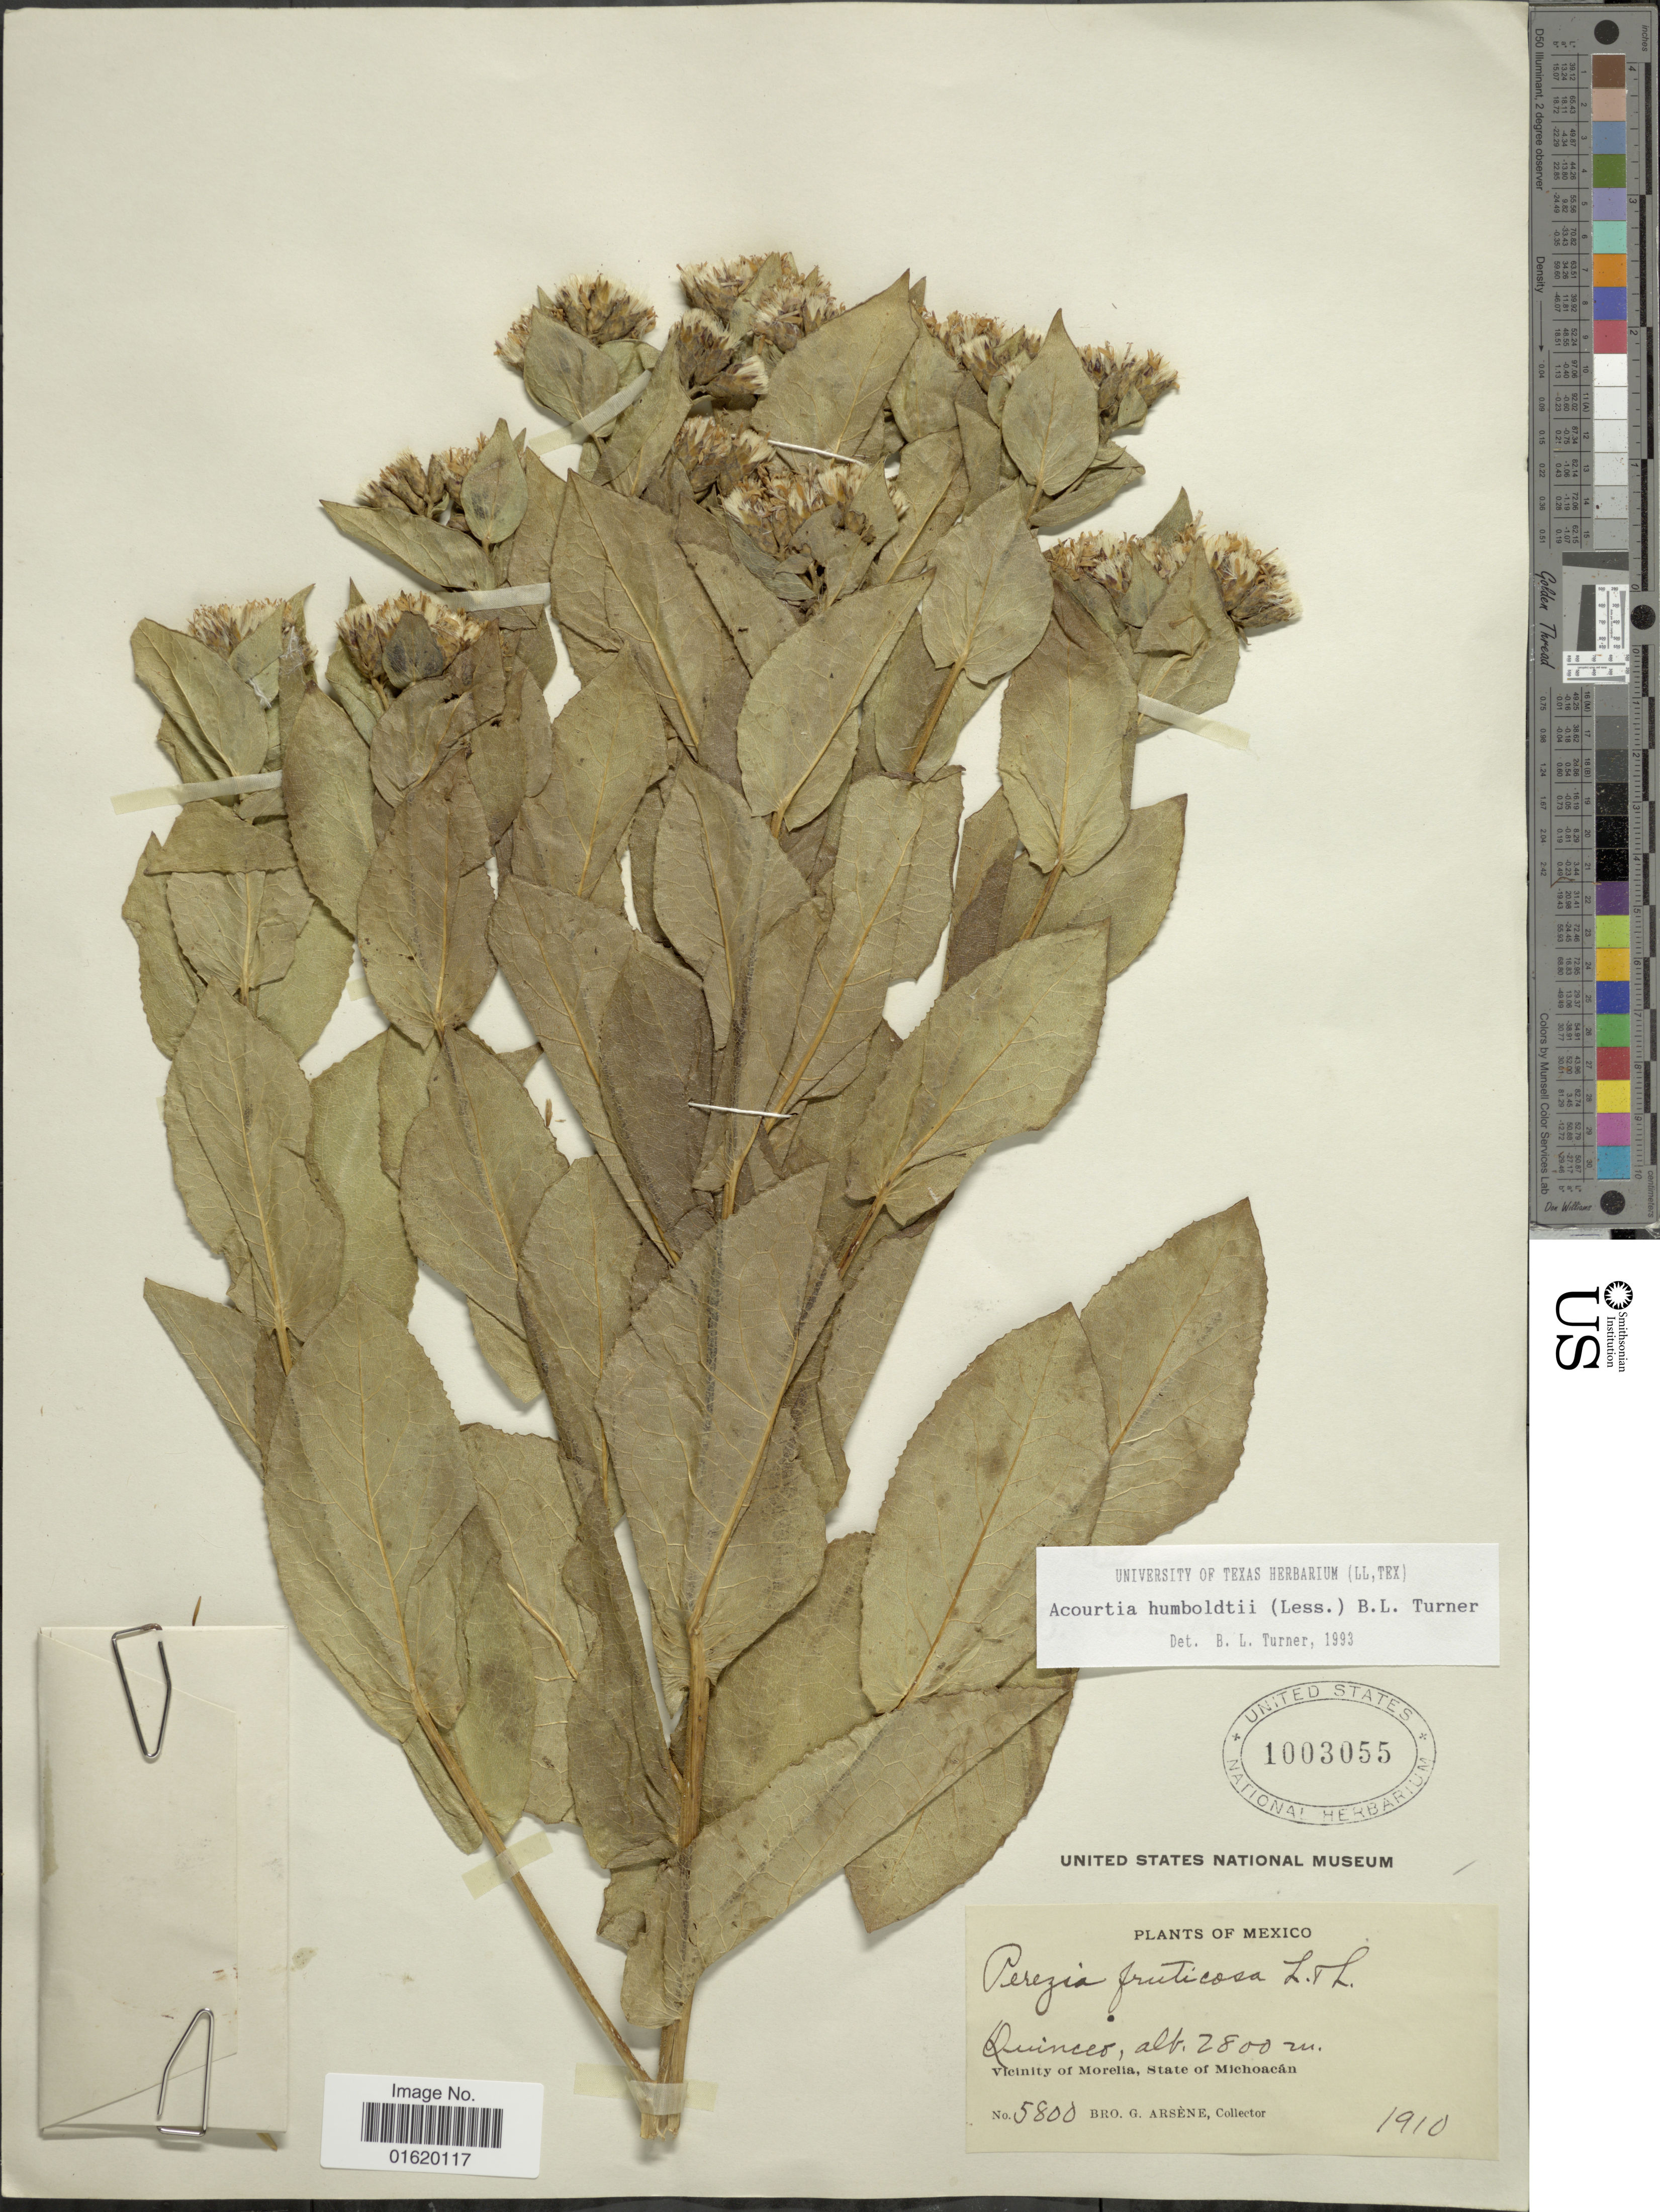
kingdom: Plantae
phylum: Tracheophyta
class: Magnoliopsida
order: Asterales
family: Asteraceae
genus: Acourtia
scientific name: Acourtia humboldtii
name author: (Less.) B.L. Turner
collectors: Bro. G. Arsène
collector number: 5800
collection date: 1910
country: Mexico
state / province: Michoacán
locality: Quinceo, Vicinity of Moreila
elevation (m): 2800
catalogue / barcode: US 1003055